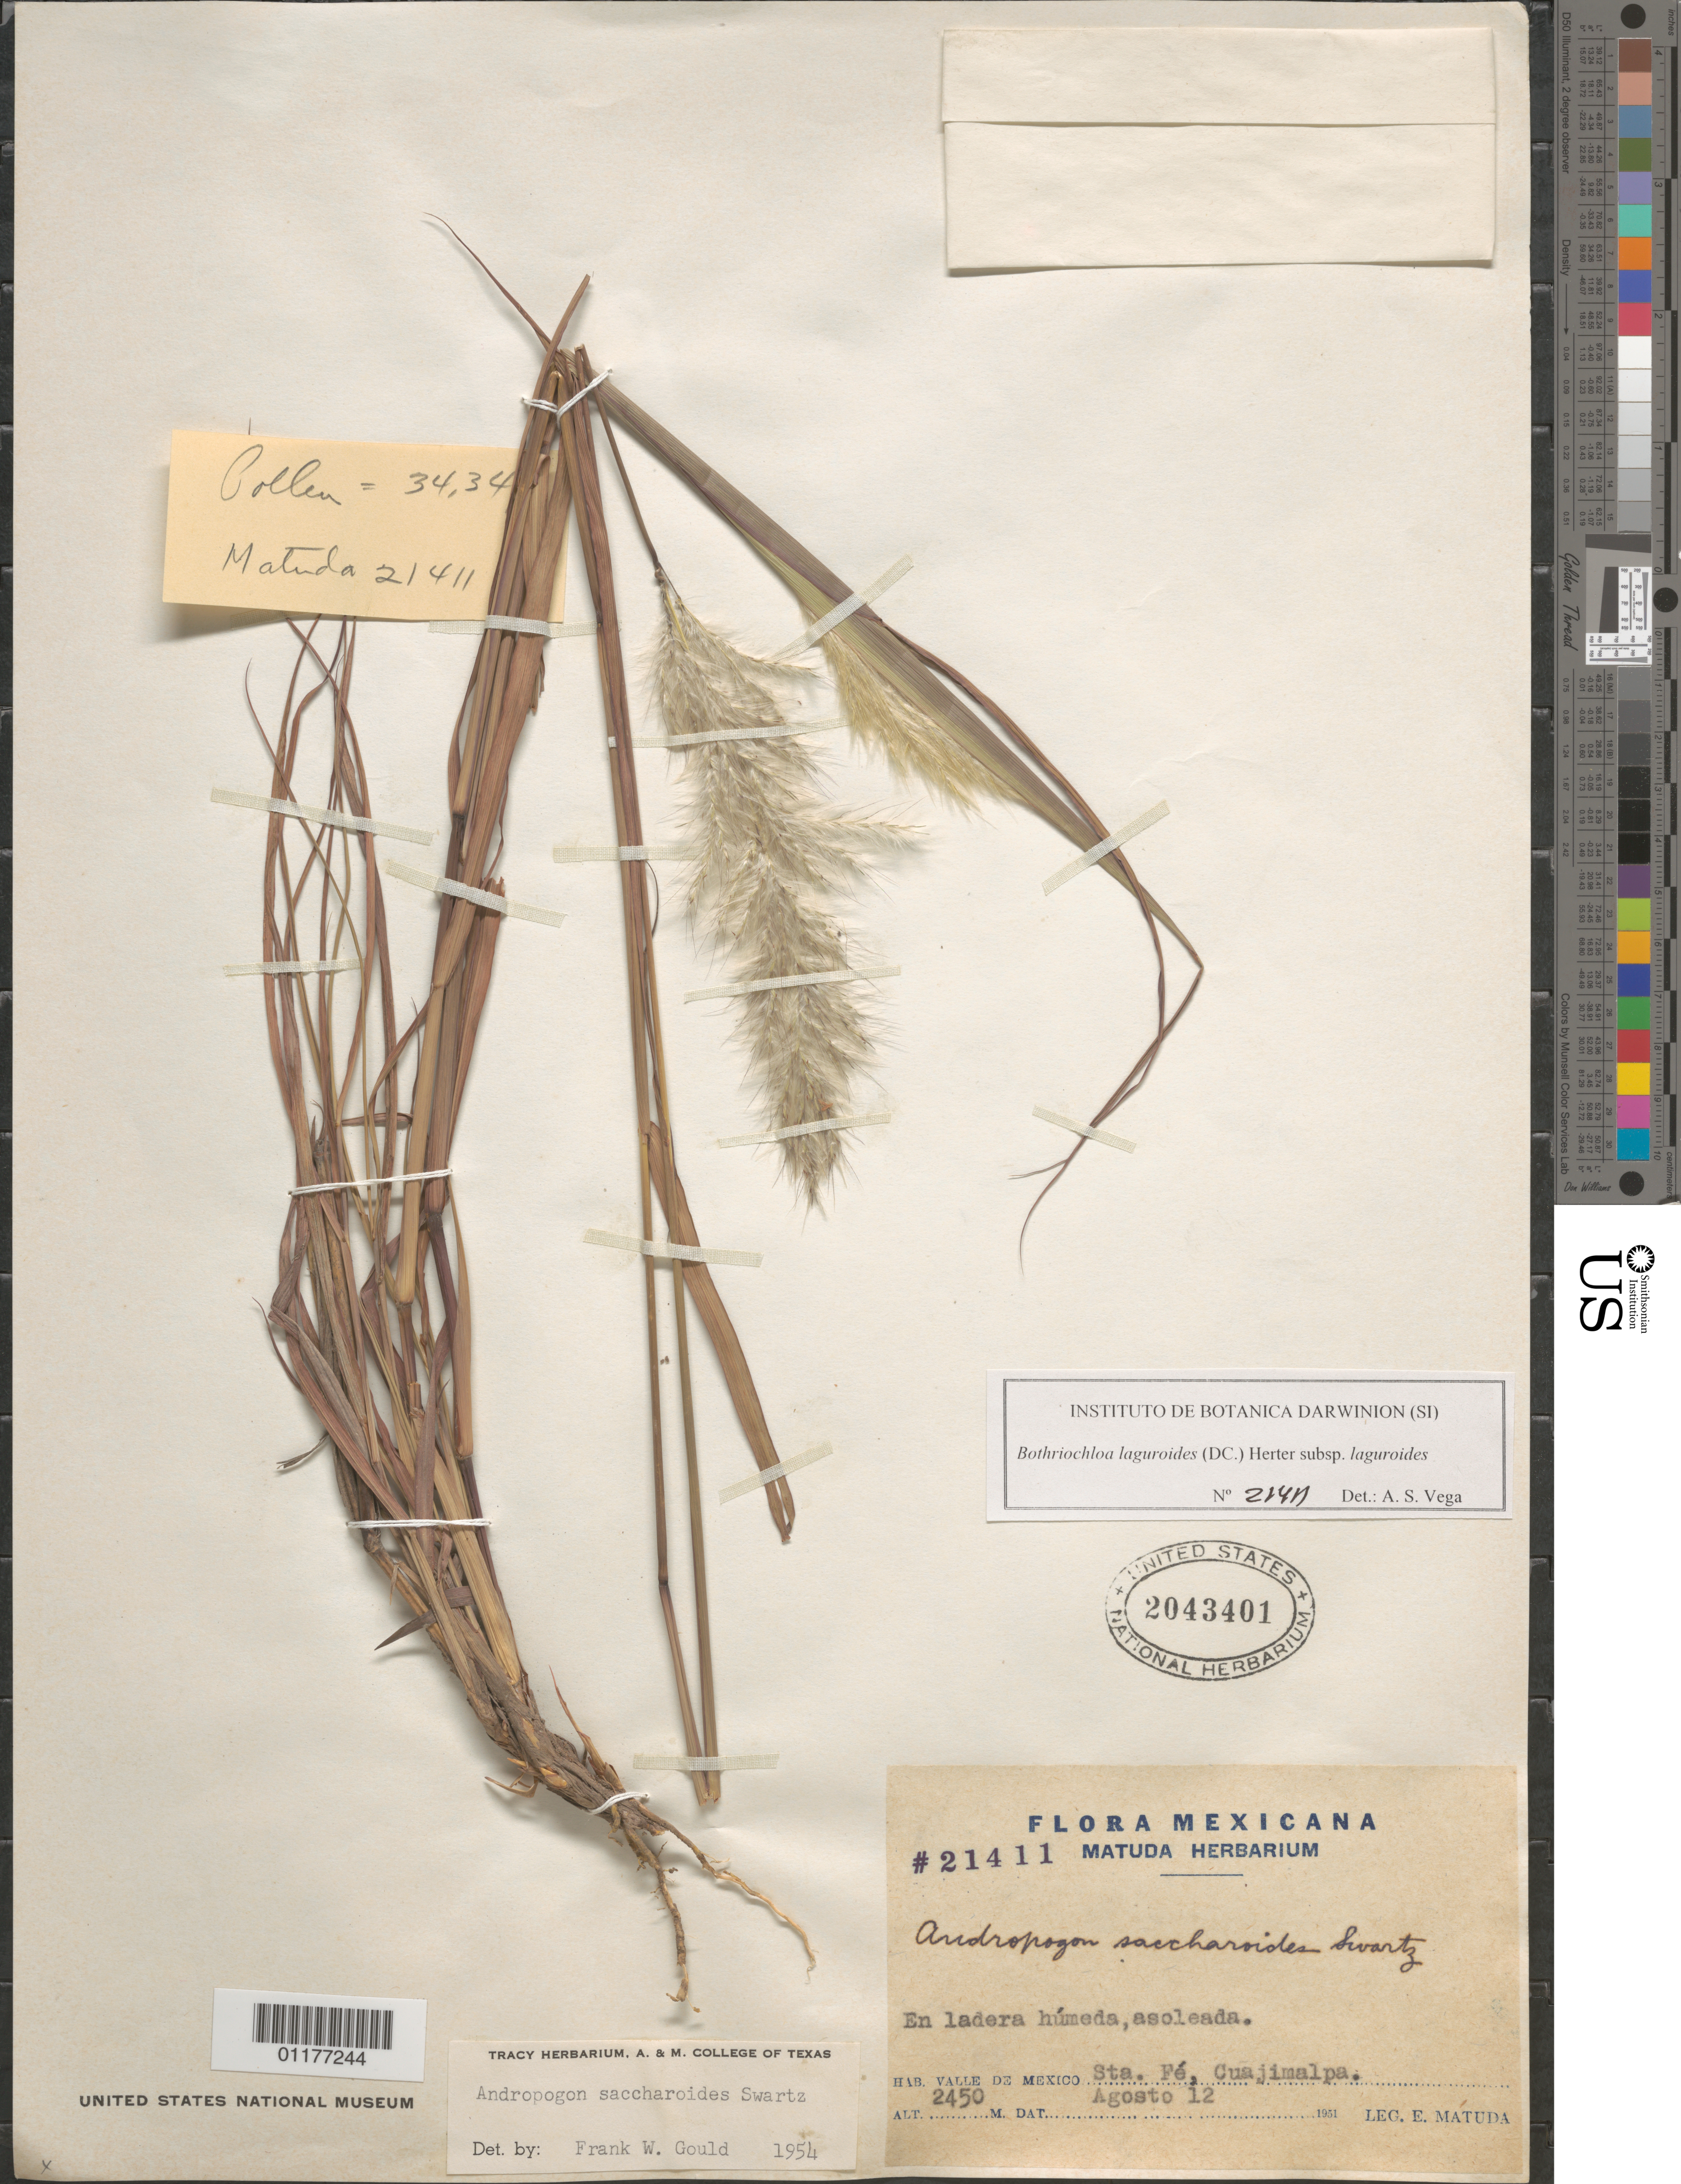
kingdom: Plantae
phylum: Tracheophyta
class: Liliopsida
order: Poales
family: Poaceae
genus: Bothriochloa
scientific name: Bothriochloa laguroides subsp. laguroides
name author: (DC.) Herter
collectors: E. Matuda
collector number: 21411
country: Mexico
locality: Valle de Mexico, Sta. Fe, Cuajimalpa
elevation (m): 2450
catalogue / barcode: US 2043401